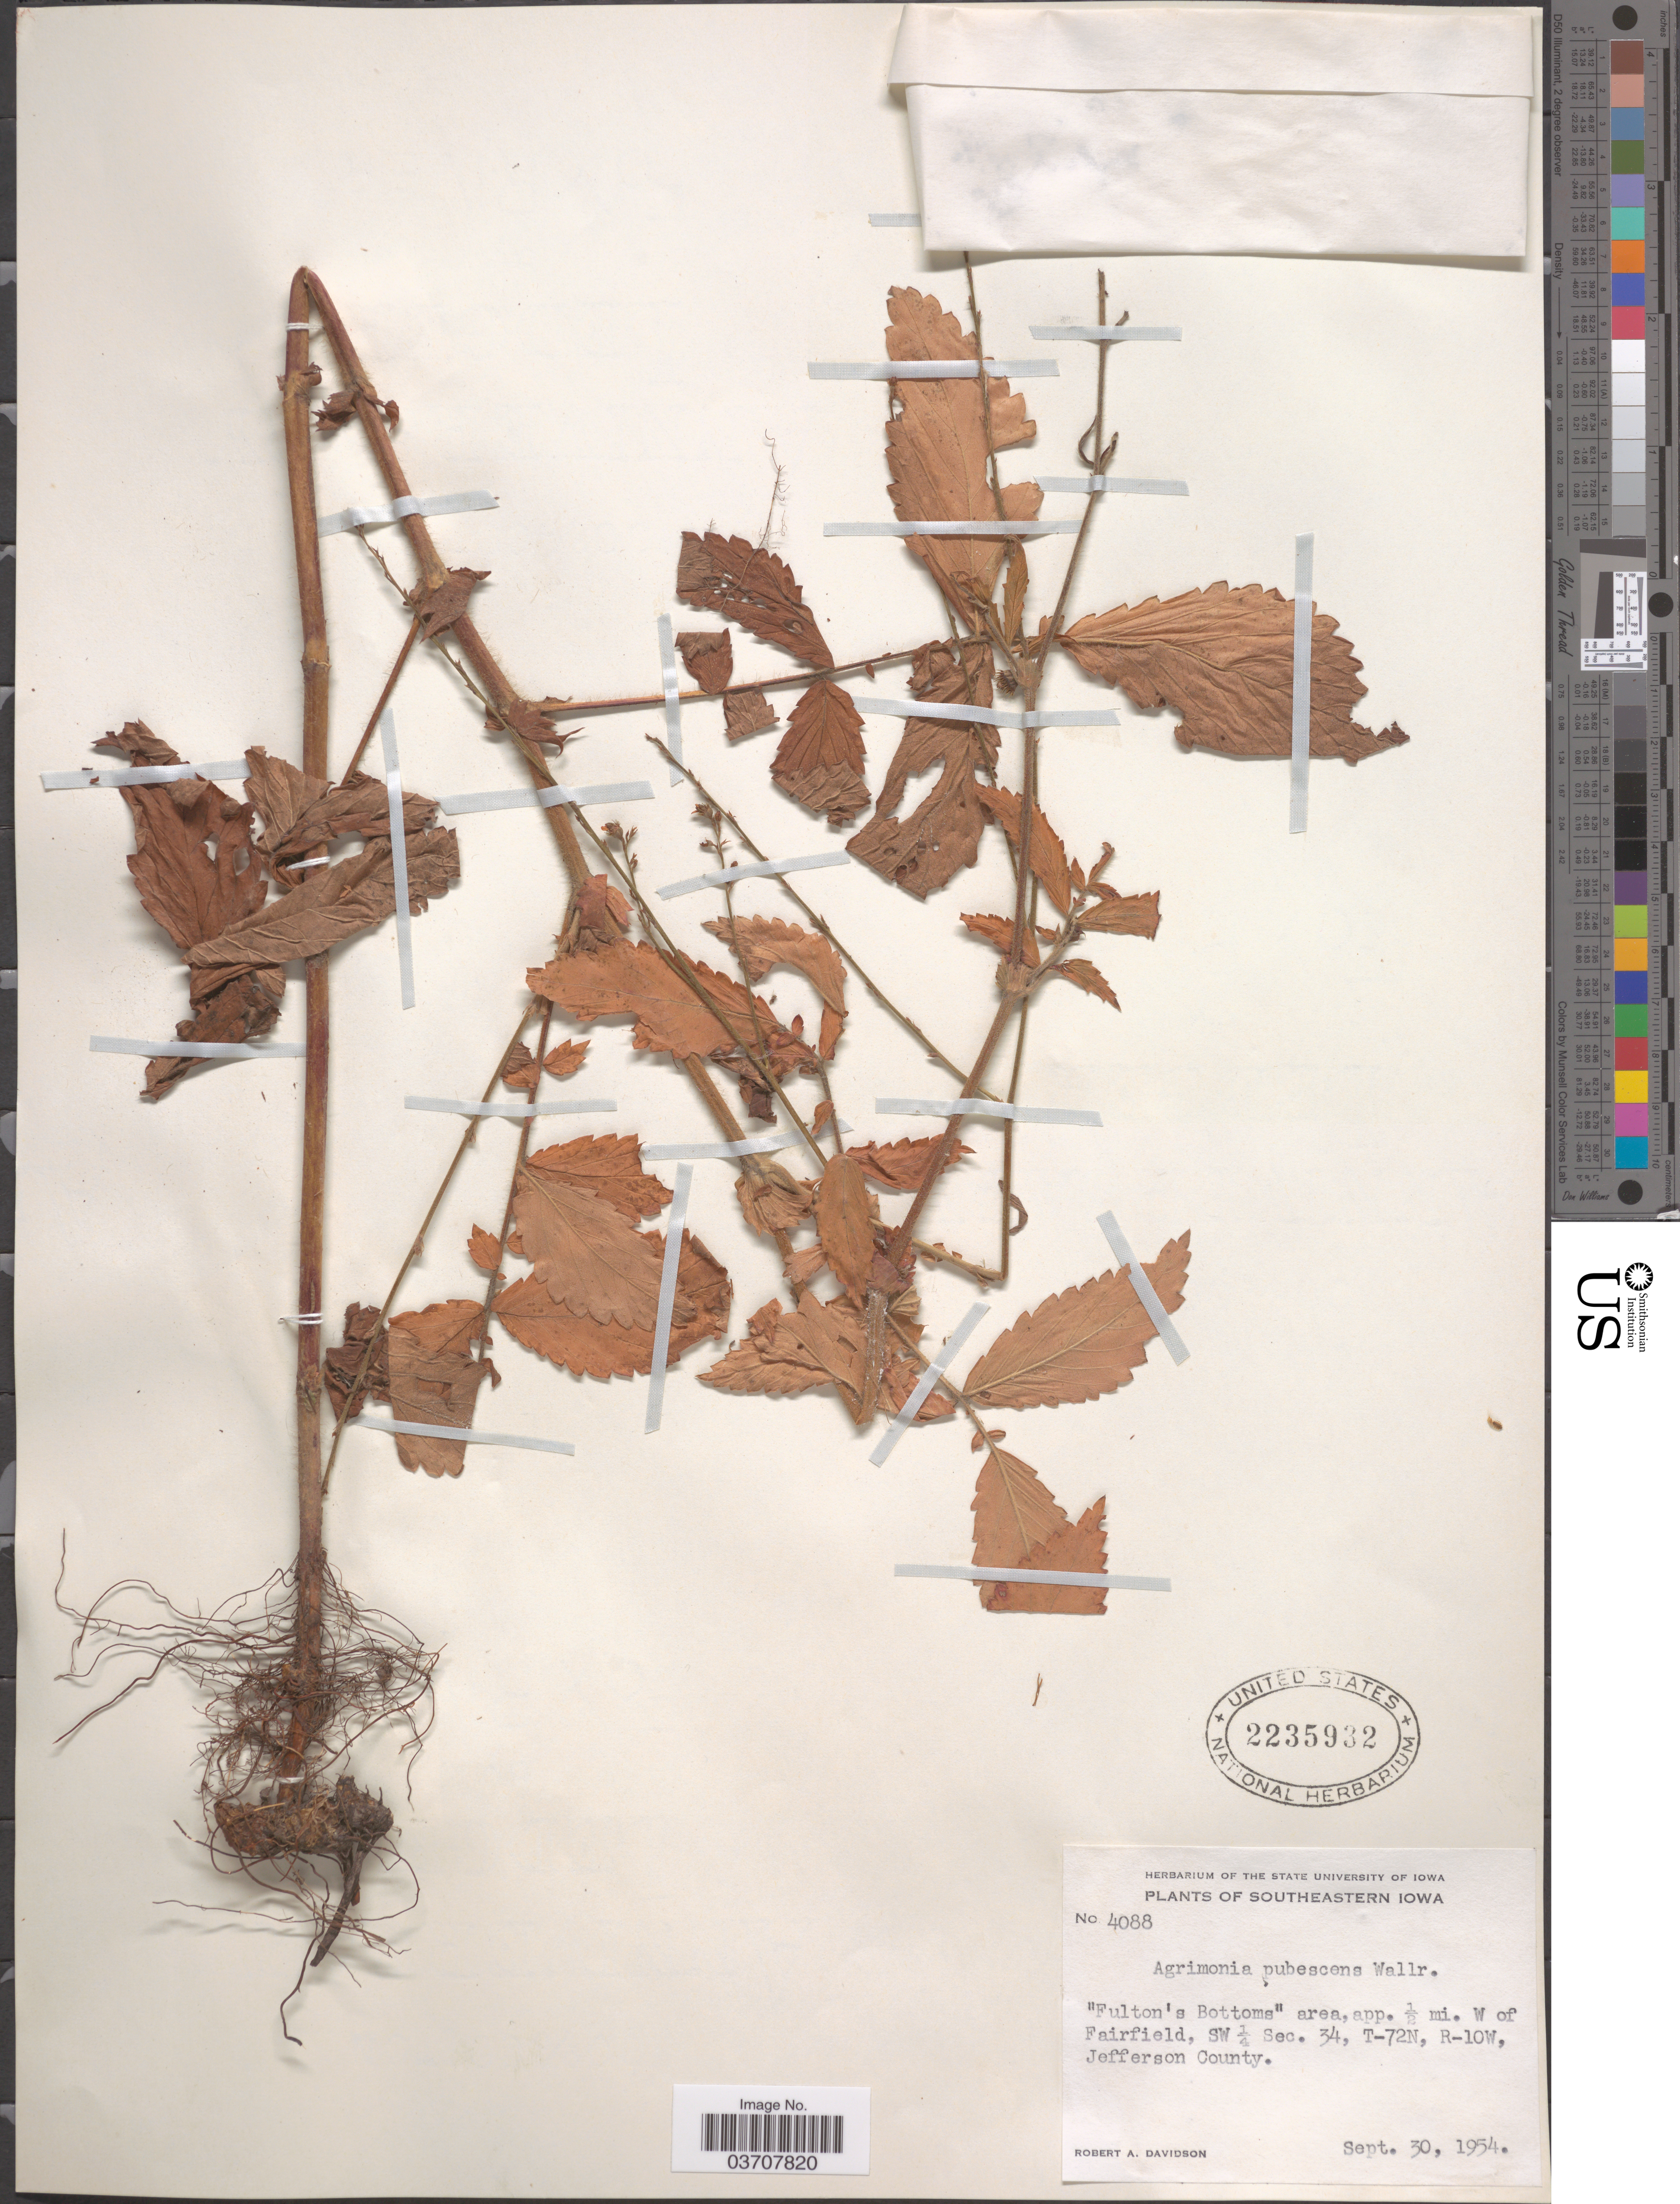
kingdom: Plantae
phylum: Tracheophyta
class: Magnoliopsida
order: Rosales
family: Rosaceae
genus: Agrimonia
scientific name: Agrimonia parviflora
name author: Aiton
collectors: R. A. Davidson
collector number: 4088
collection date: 1954-09-30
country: United States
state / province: Iowa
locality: Southeastern Iowa. 'Fulton's Bottoms' area, app. ½ mi. W of Fairfield, SW ¼ Sec. 34, T-72N, R-10W, Jefferson County.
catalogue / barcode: US 2235932